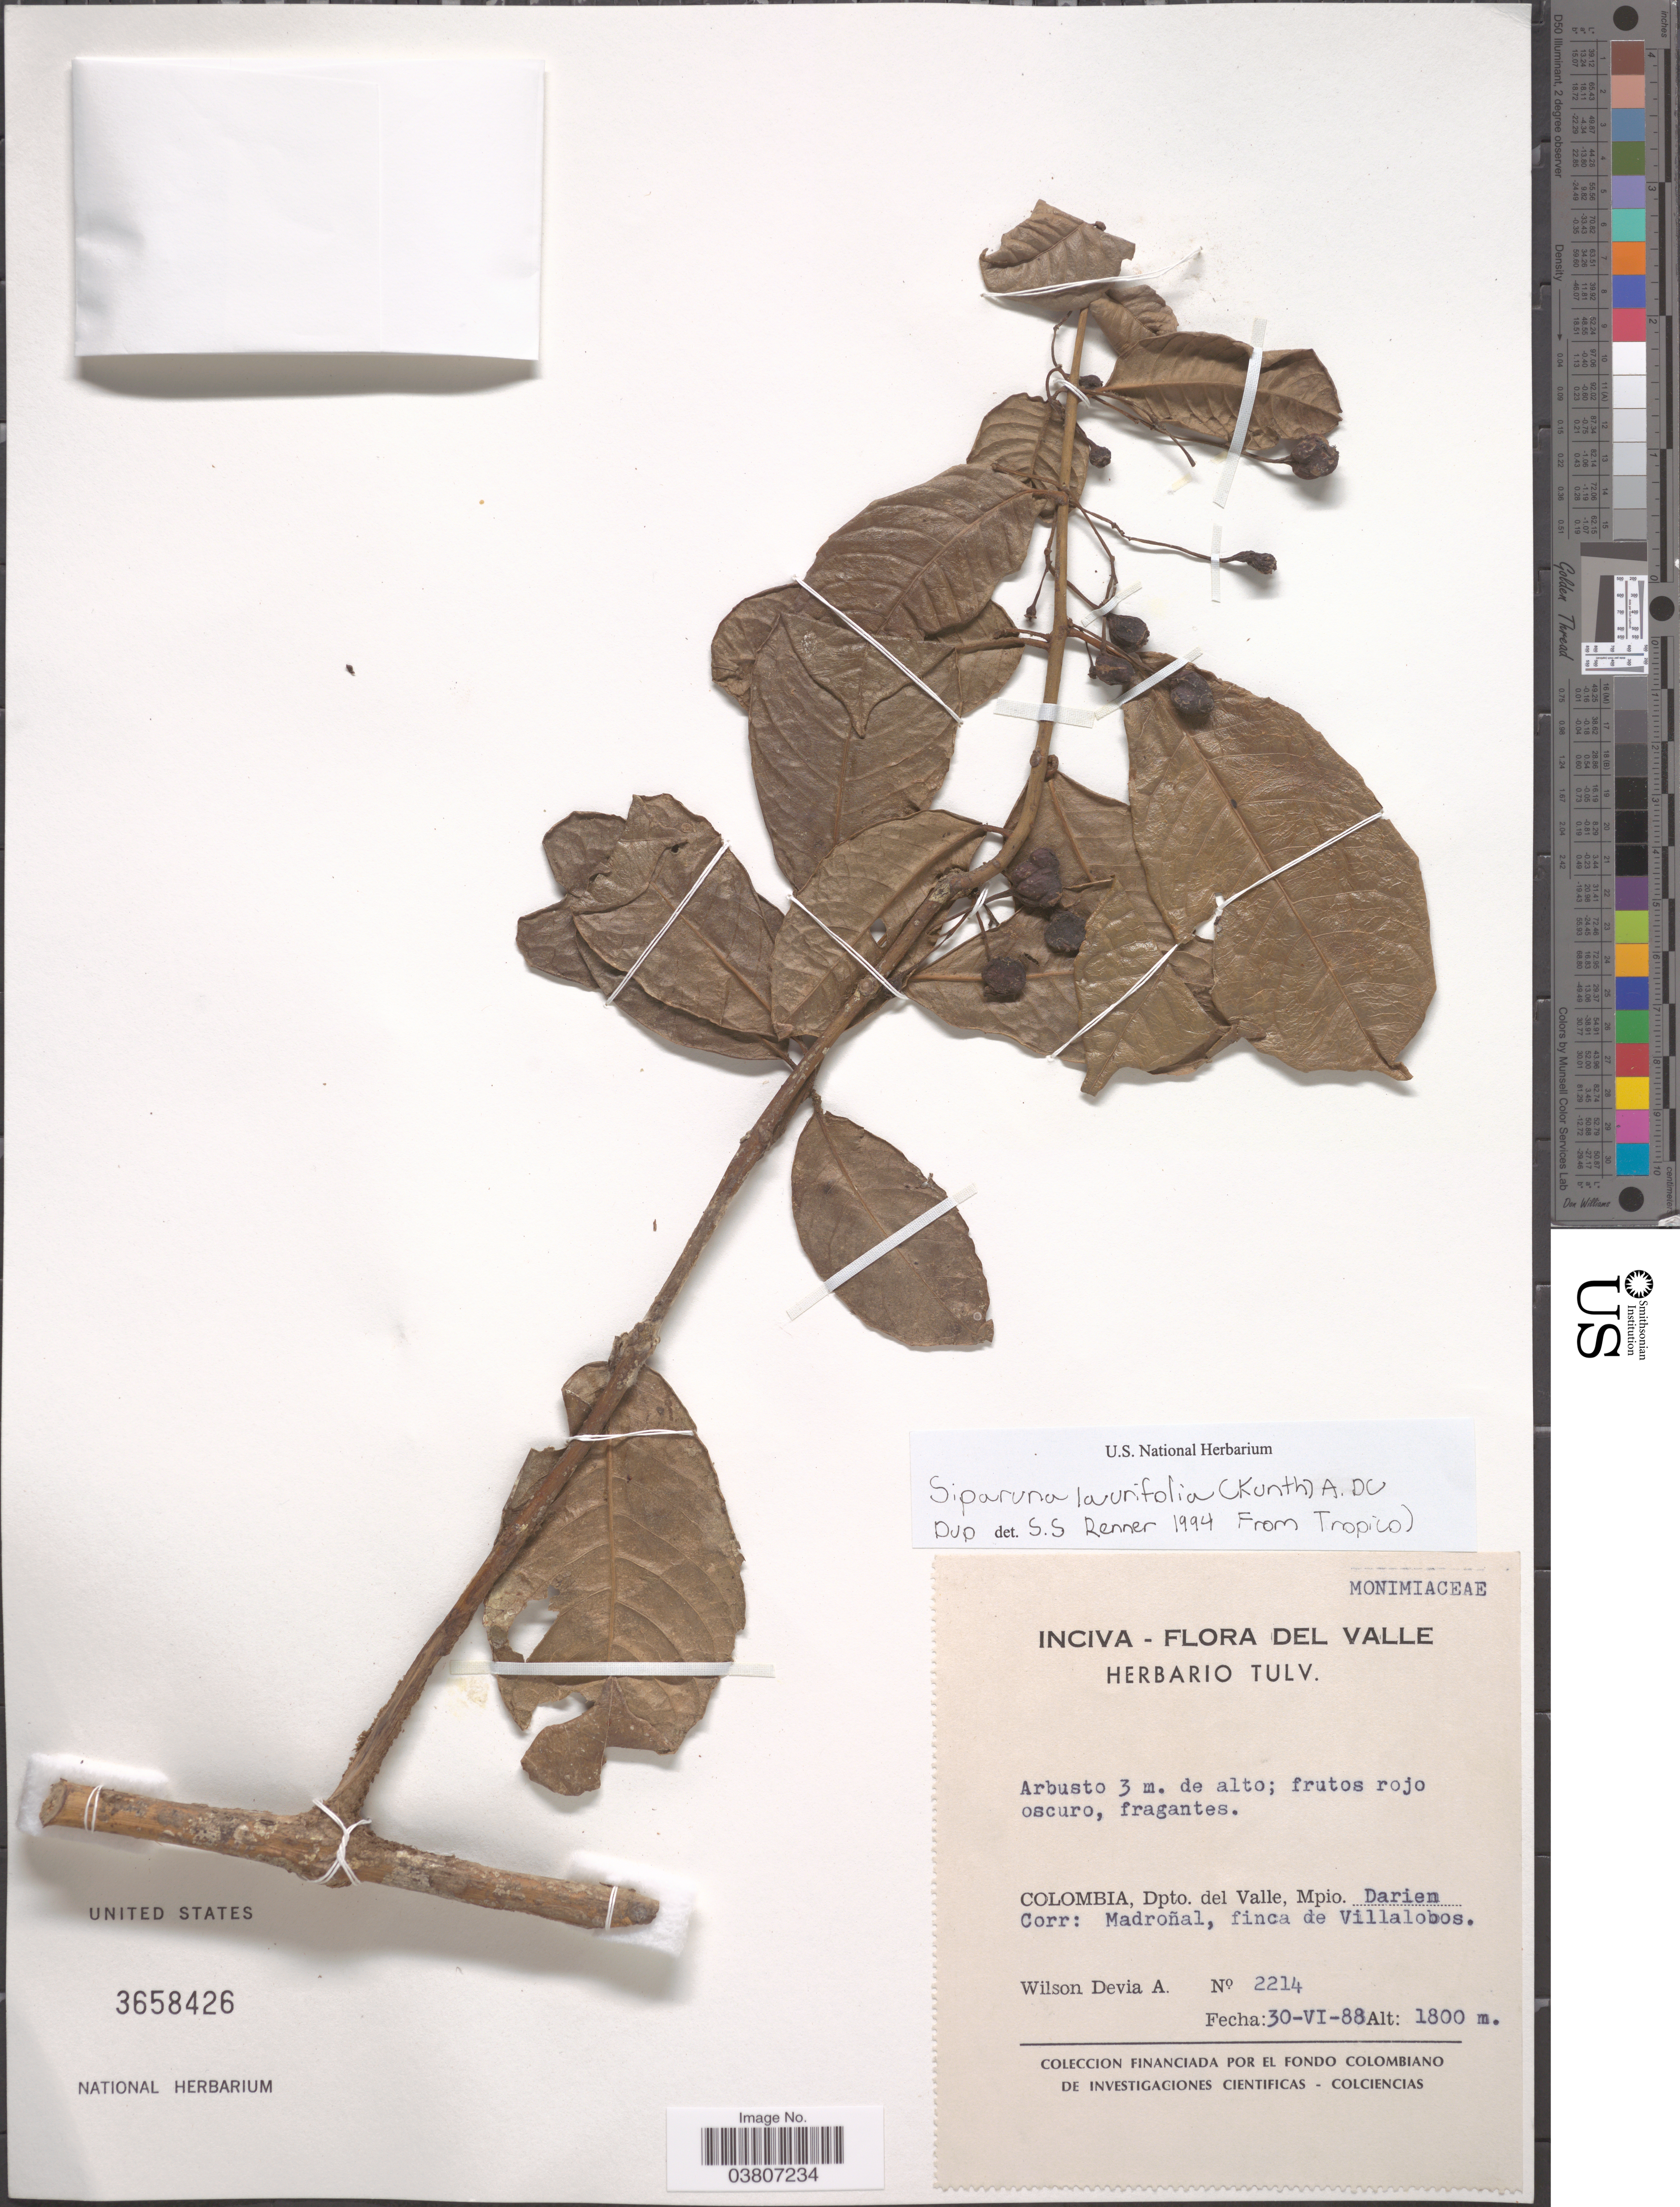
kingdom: Plantae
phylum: Tracheophyta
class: Magnoliopsida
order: Laurales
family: Siparunaceae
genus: Siparuna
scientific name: Siparuna laurifolia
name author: (Kunth) A. DC.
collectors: W. Devia A.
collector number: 2214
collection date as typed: Transcribed d/m/y: 30/6/88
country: Colombia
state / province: Valle del Cauca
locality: Dpto. del Valle, Mpio. Darien. Corr: Madroñal, finca de Villalobos.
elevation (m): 1800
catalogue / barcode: US 3658426